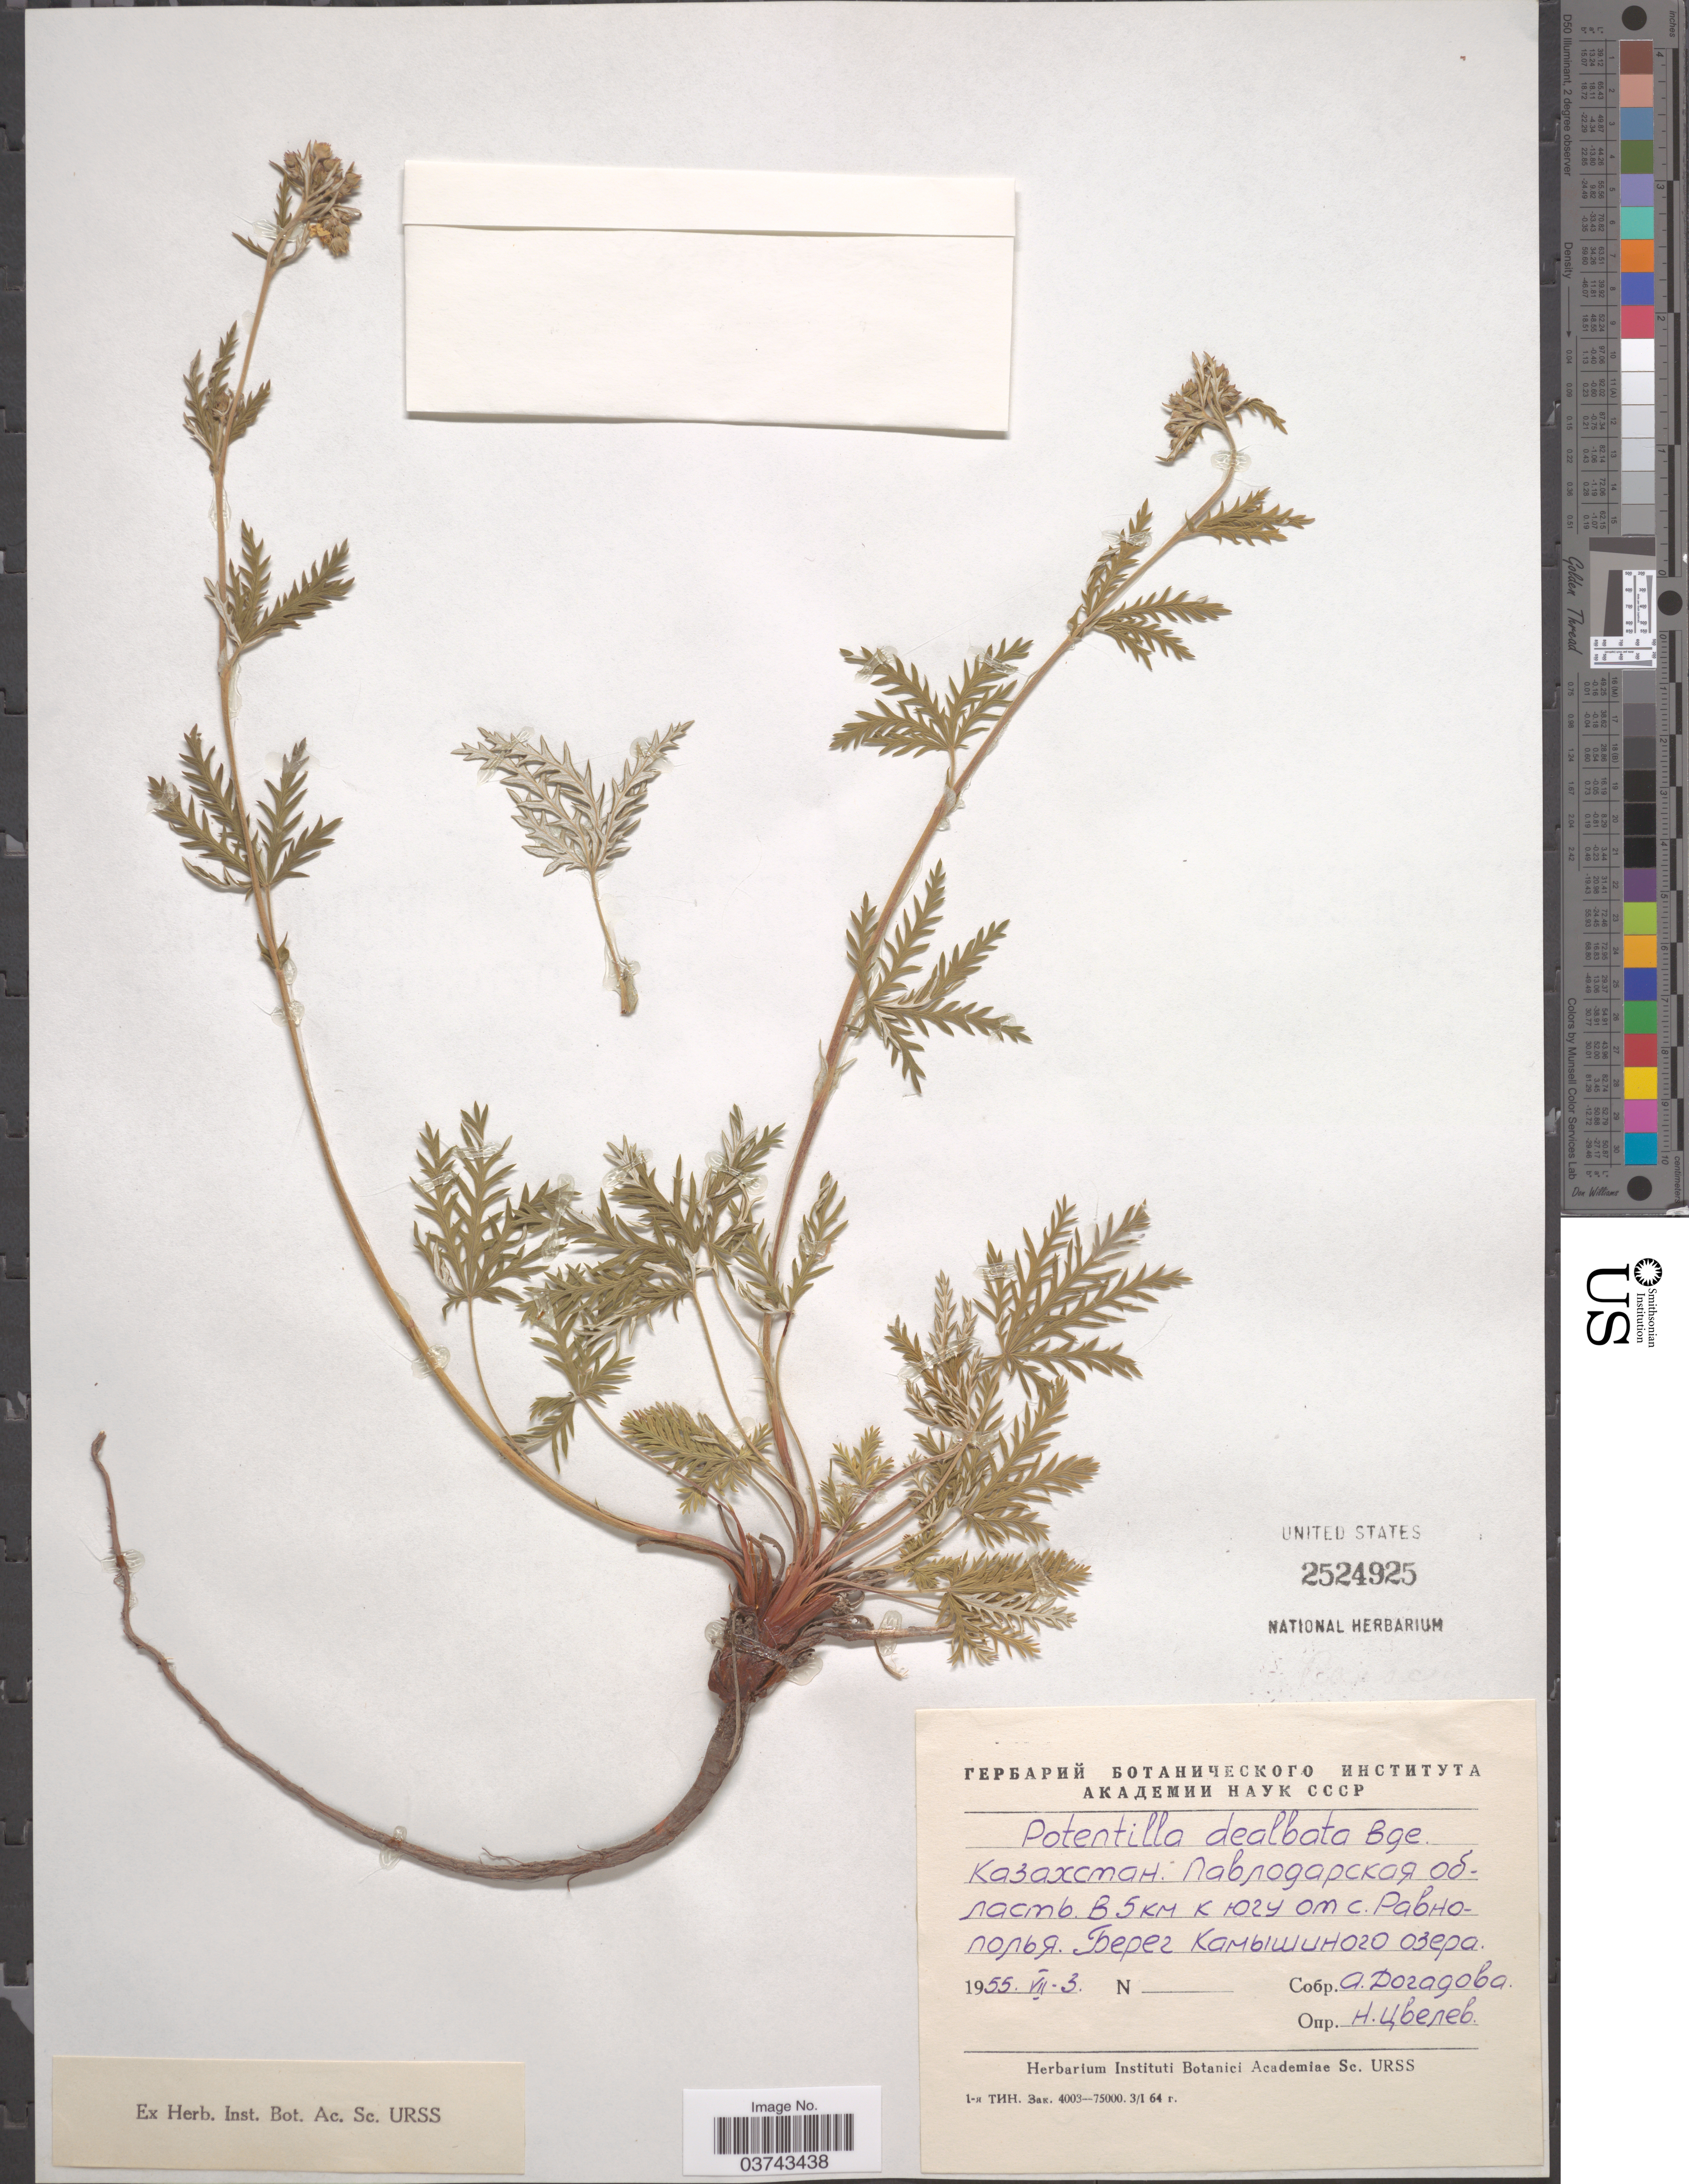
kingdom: Plantae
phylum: Tracheophyta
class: Magnoliopsida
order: Rosales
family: Rosaceae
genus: Potentilla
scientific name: Potentilla dealbata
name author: Bunge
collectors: A. Dogadova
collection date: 1955-07-03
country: Kazakhstan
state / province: Paylodar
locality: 5 km S of village Ravnopol.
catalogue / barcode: US 2524925